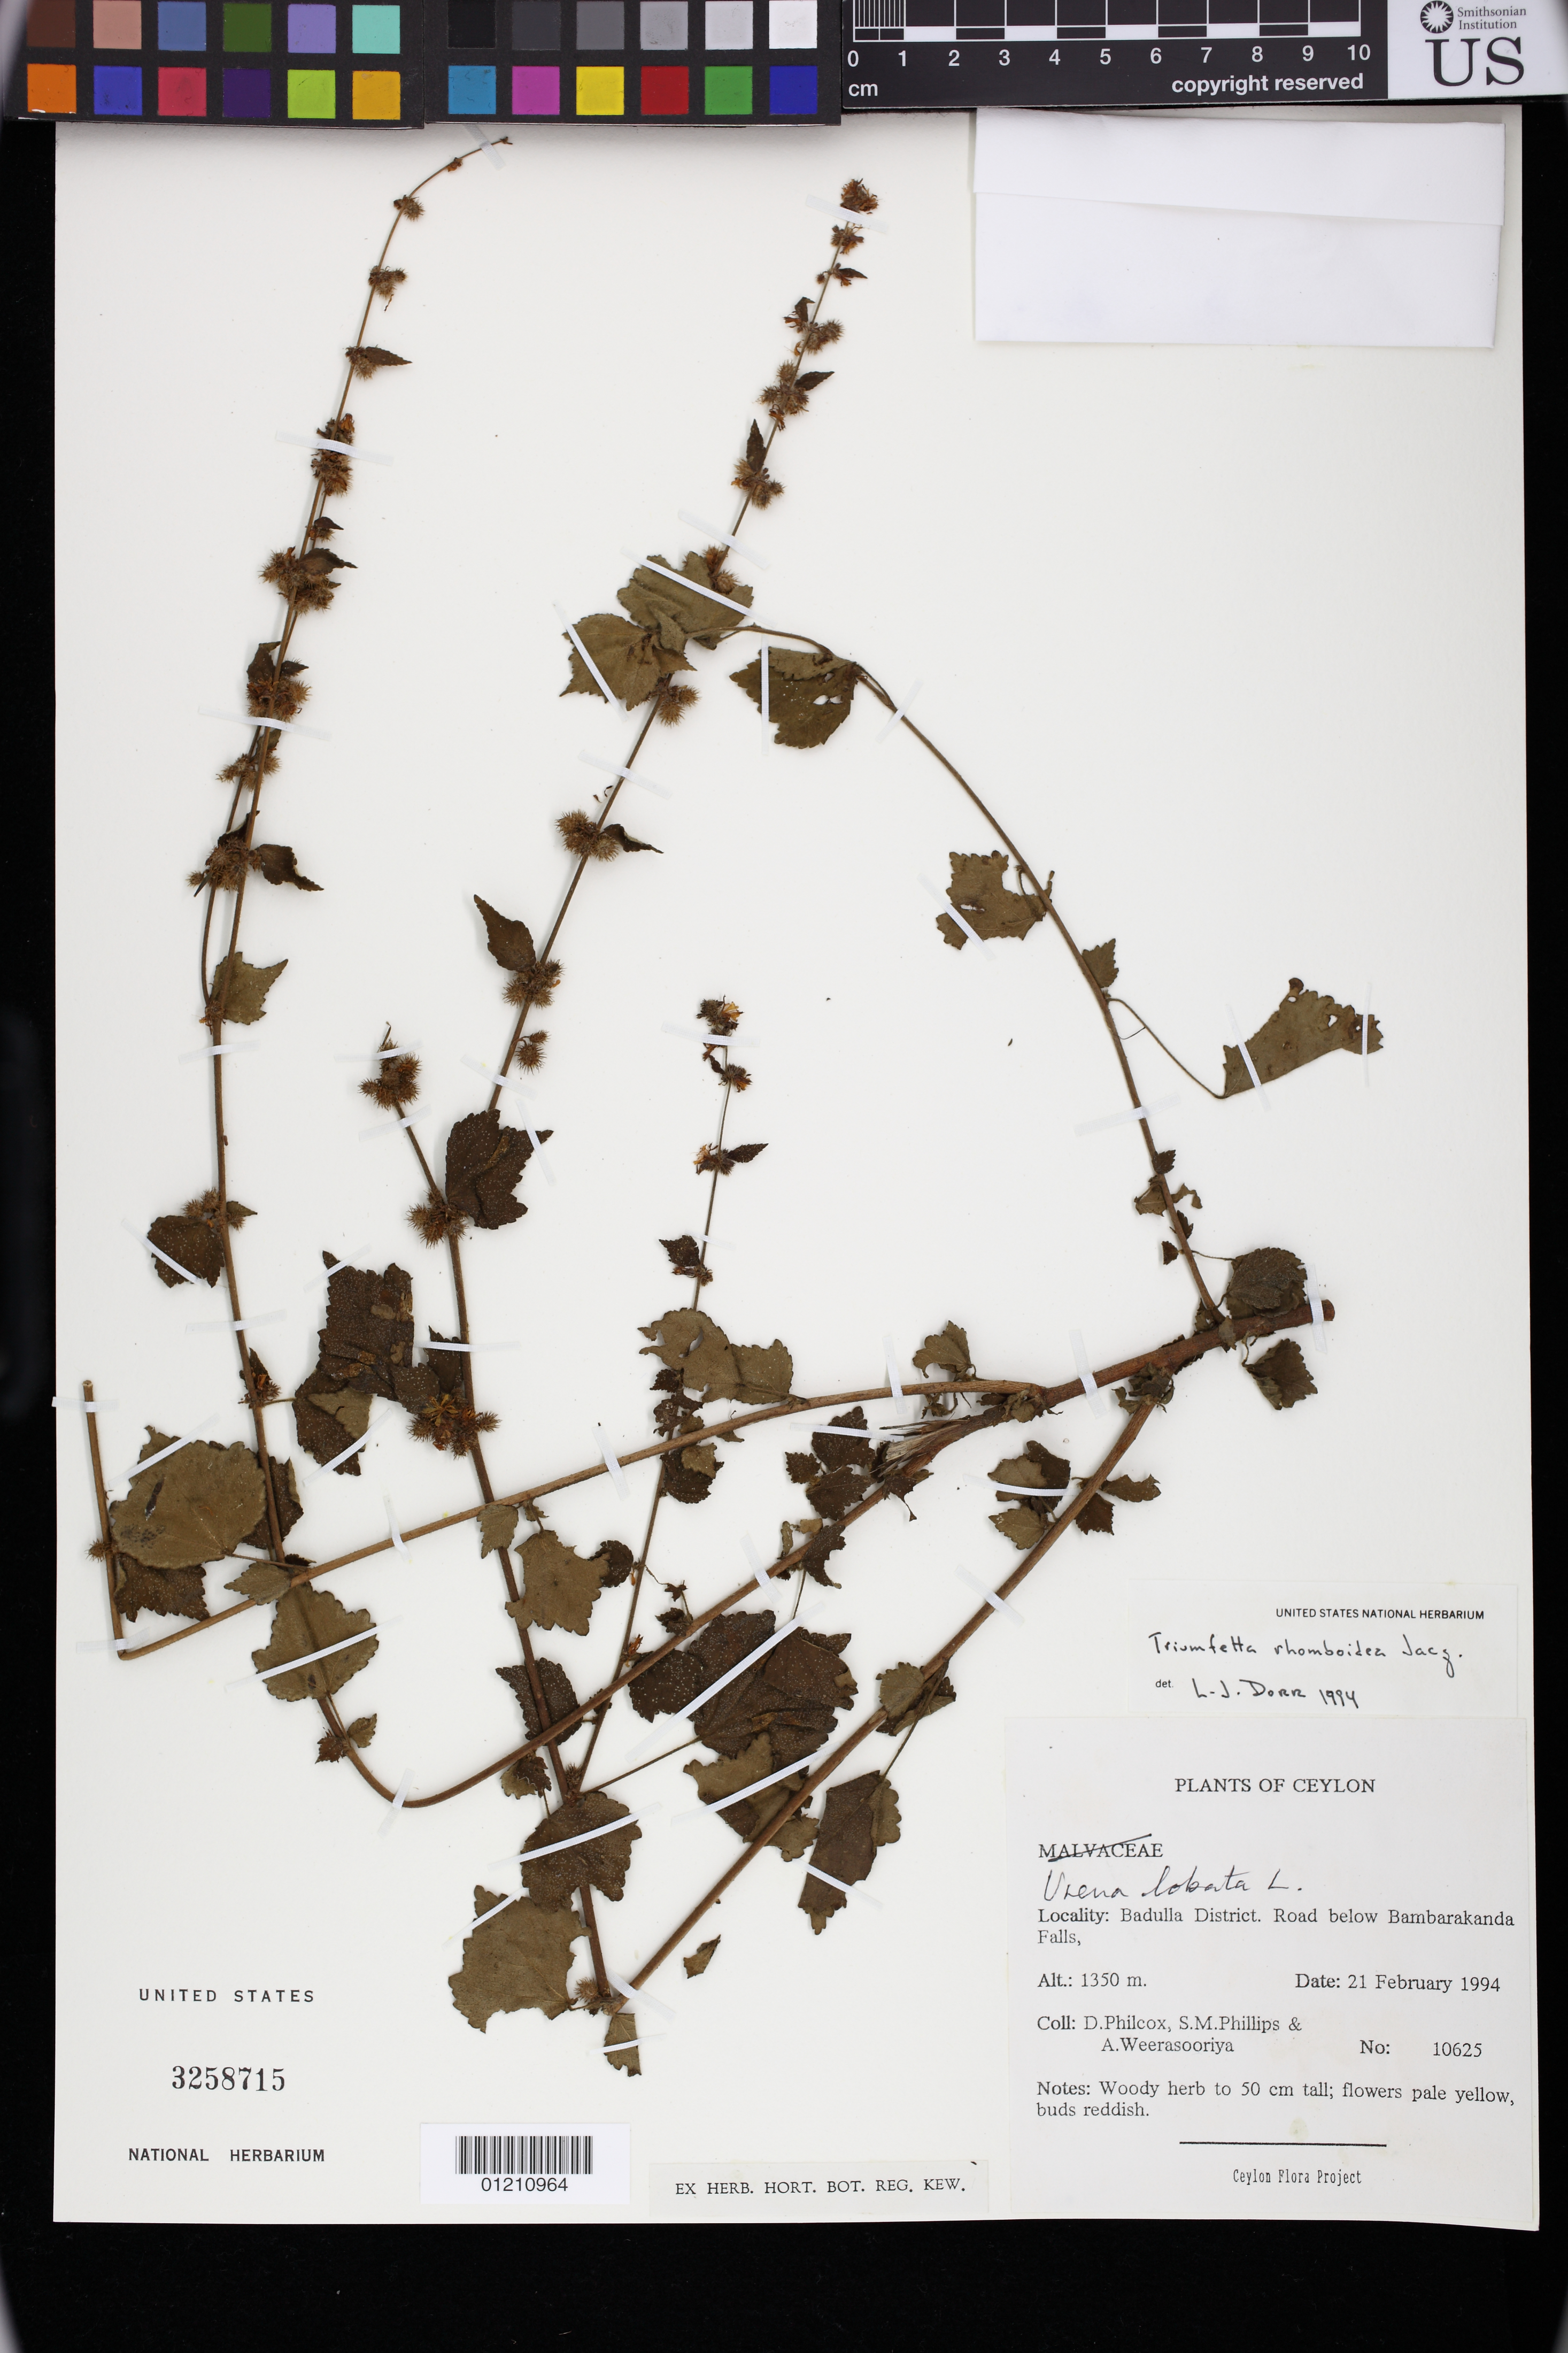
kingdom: Plantae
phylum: Tracheophyta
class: Magnoliopsida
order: Malvales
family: Malvaceae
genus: Triumfetta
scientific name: Triumfetta rhomboidea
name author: Jacq.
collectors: D. Philcox, S. M. Phillips & A. Weerasooriya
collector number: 10625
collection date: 1994-02-21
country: Sri Lanka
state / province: Uva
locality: Badulla District. Road below Bambarakanda Falls,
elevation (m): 1350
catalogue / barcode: US 3258715